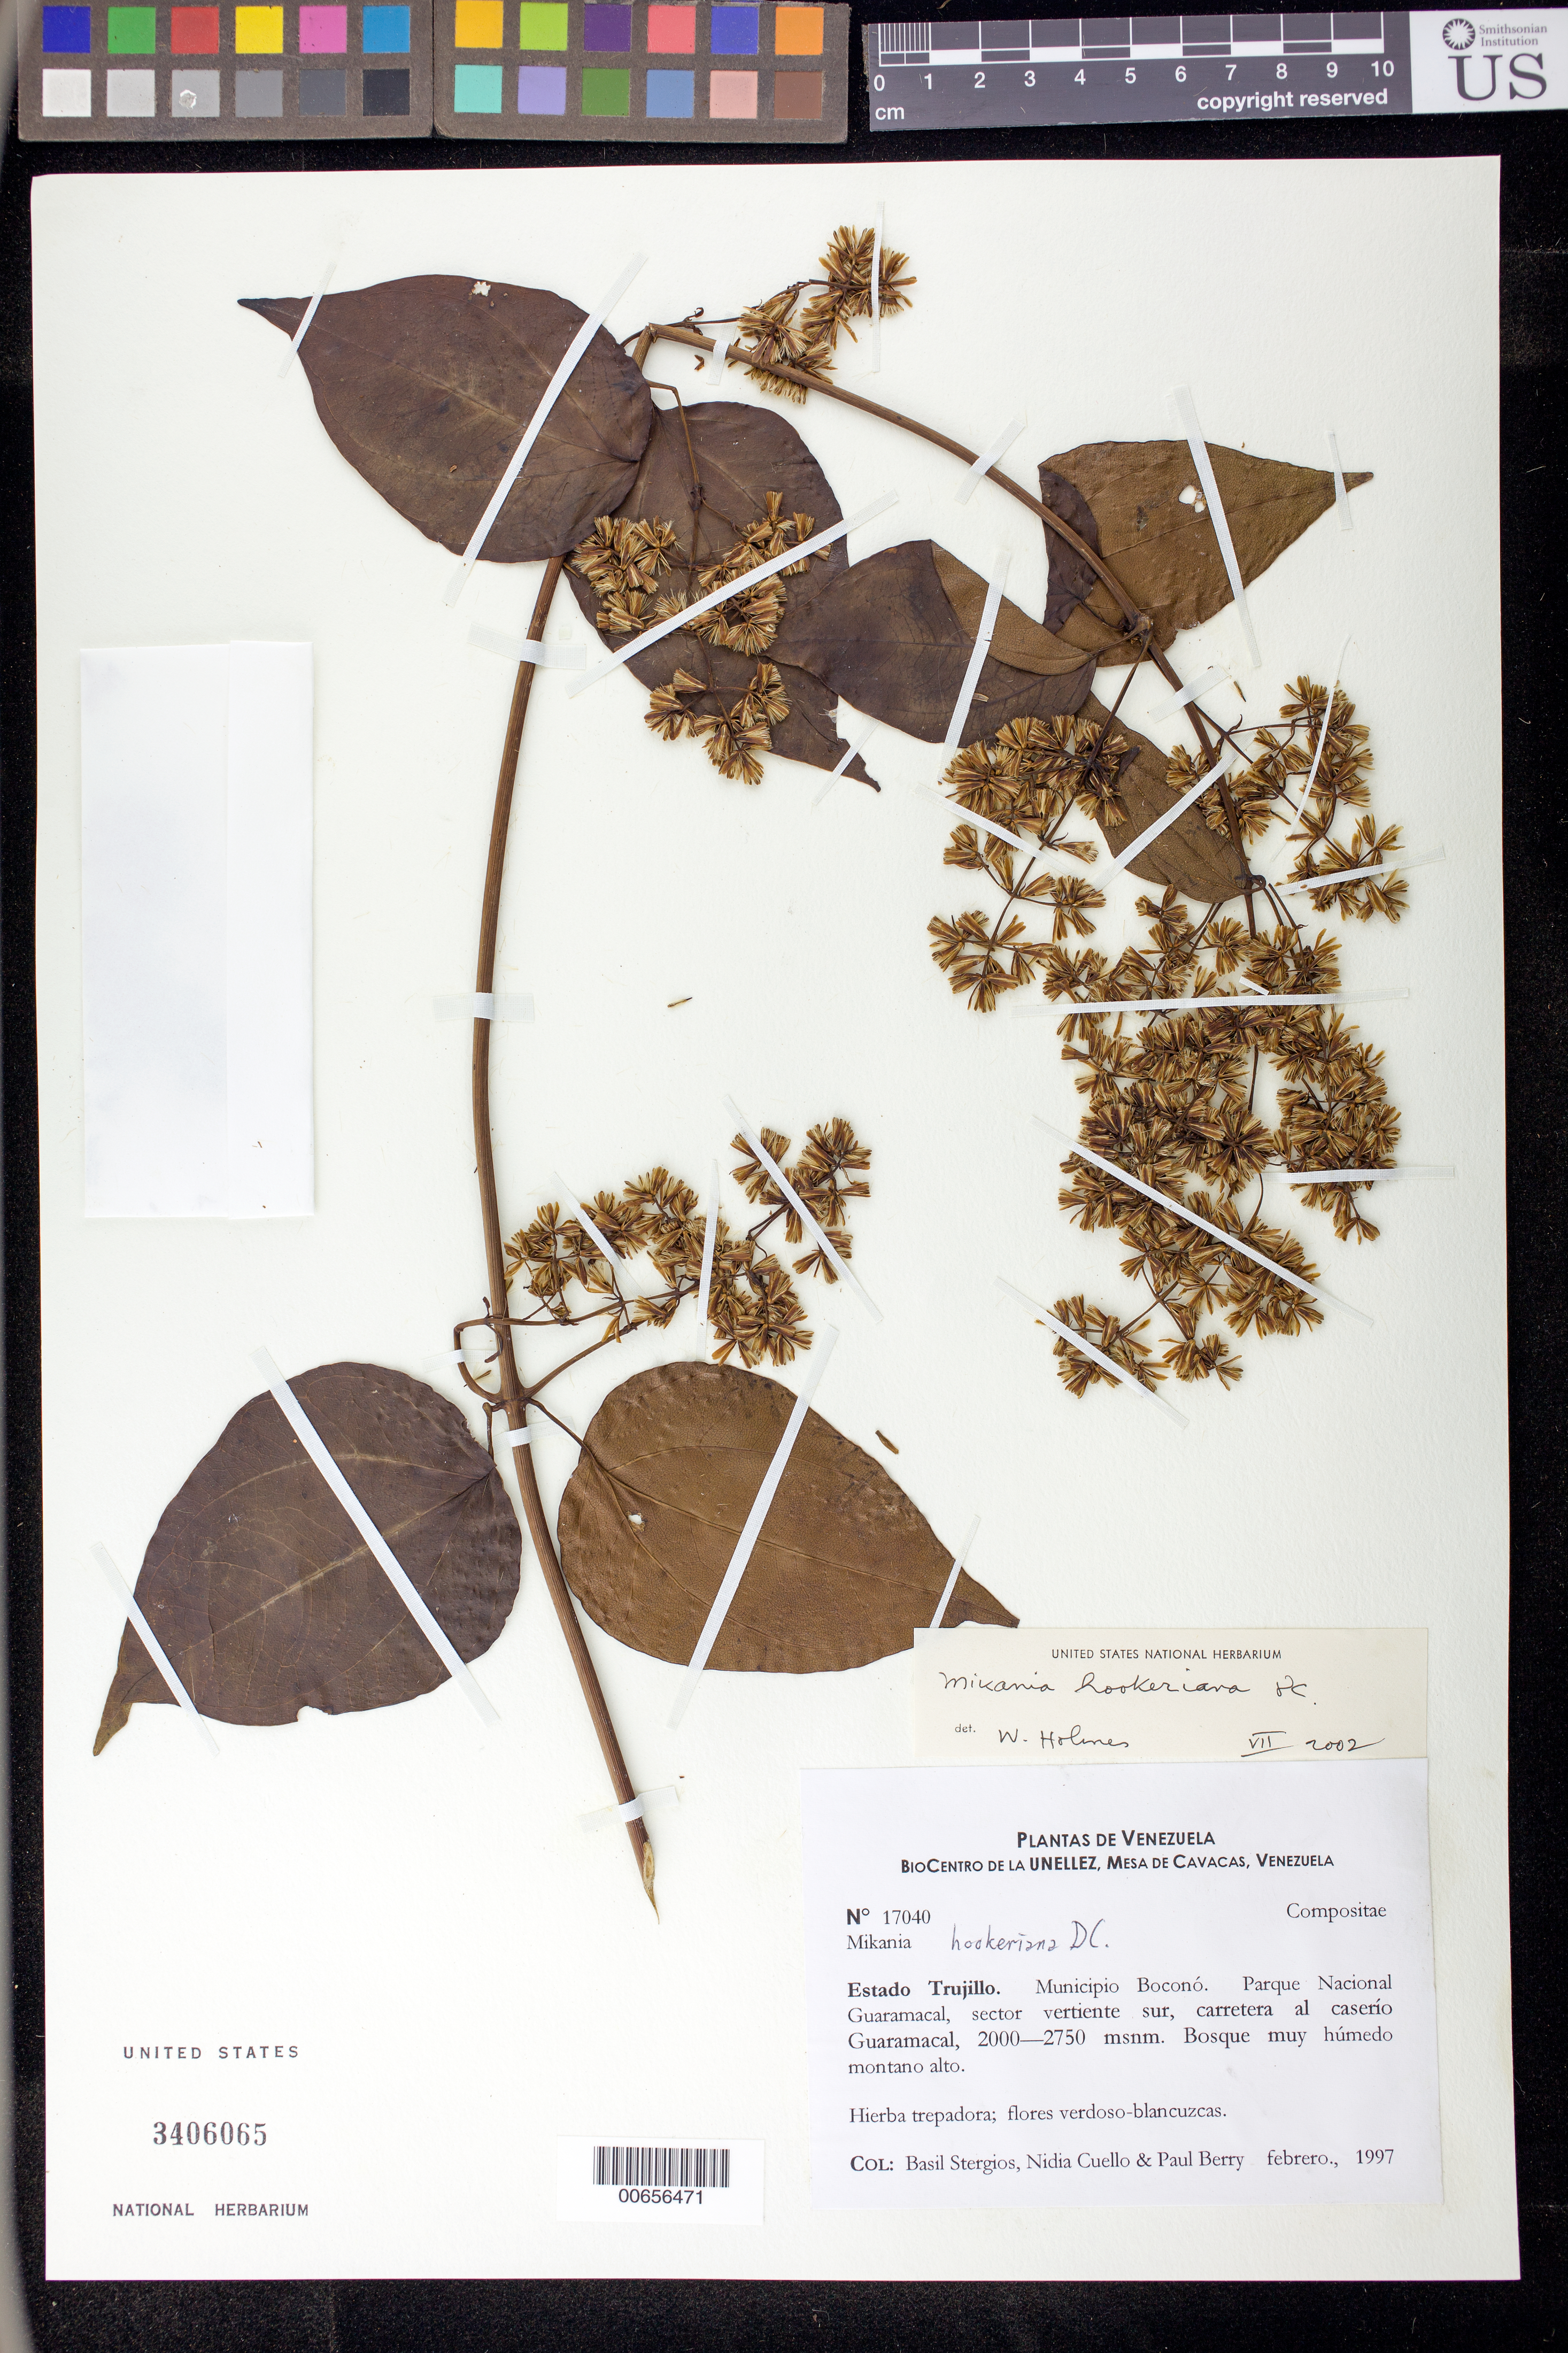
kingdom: Plantae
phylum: Tracheophyta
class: Magnoliopsida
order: Asterales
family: Asteraceae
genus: Mikania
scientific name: Mikania hookeriana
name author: DC.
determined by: Robinson, Harold E., (US)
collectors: B. G. Stergios, N. L. Cuello & P. Berry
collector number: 17040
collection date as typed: Feb 1997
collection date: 1997-02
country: Venezuela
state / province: Trujillo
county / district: Boconó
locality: Parque Nacional Guaramacal. Sector vertiente S. Carretera al caserío Guaramacal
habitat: Bosque muy húmedo montano alto.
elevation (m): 2000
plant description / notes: MY, PORT, US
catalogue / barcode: US 3406065